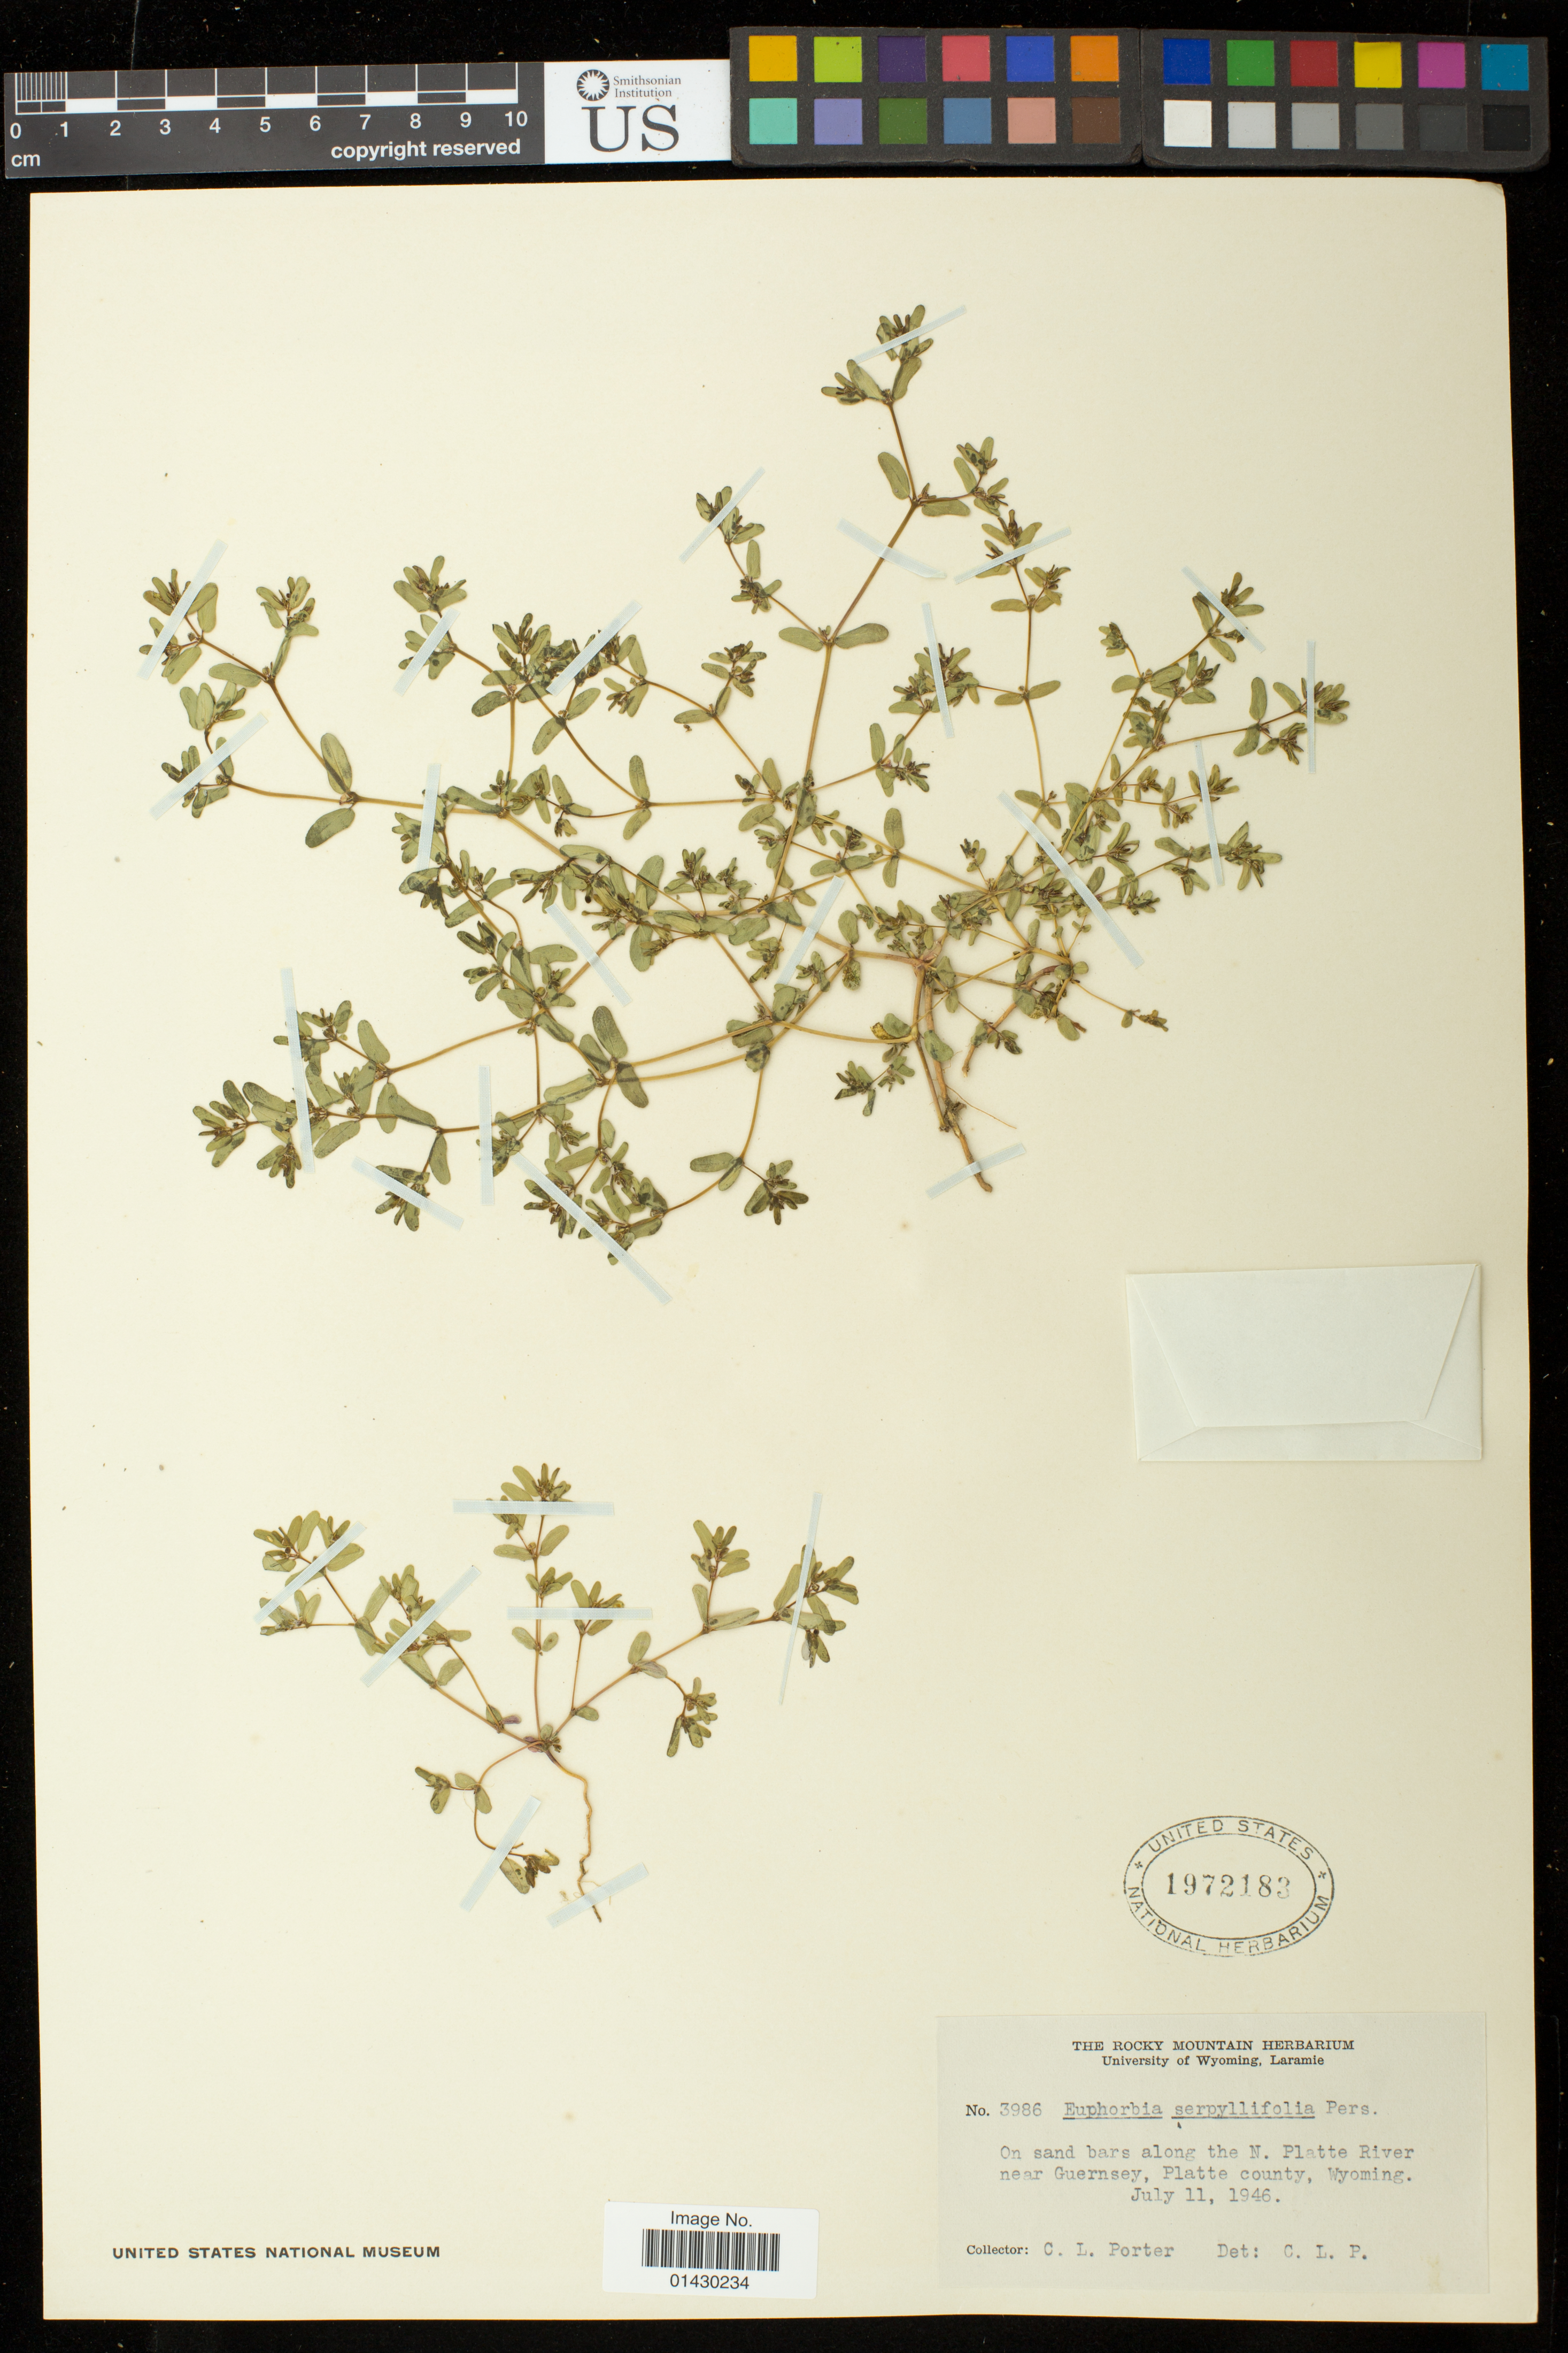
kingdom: Plantae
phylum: Tracheophyta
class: Magnoliopsida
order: Malpighiales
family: Euphorbiaceae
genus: Euphorbia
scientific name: Euphorbia serpillifolia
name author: Pers.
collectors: C. L. Porter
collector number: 3986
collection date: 1946-07-11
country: United States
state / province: Wyoming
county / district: Platte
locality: On sand bars along the N. Platte River near Guernsey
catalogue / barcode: US 1972183